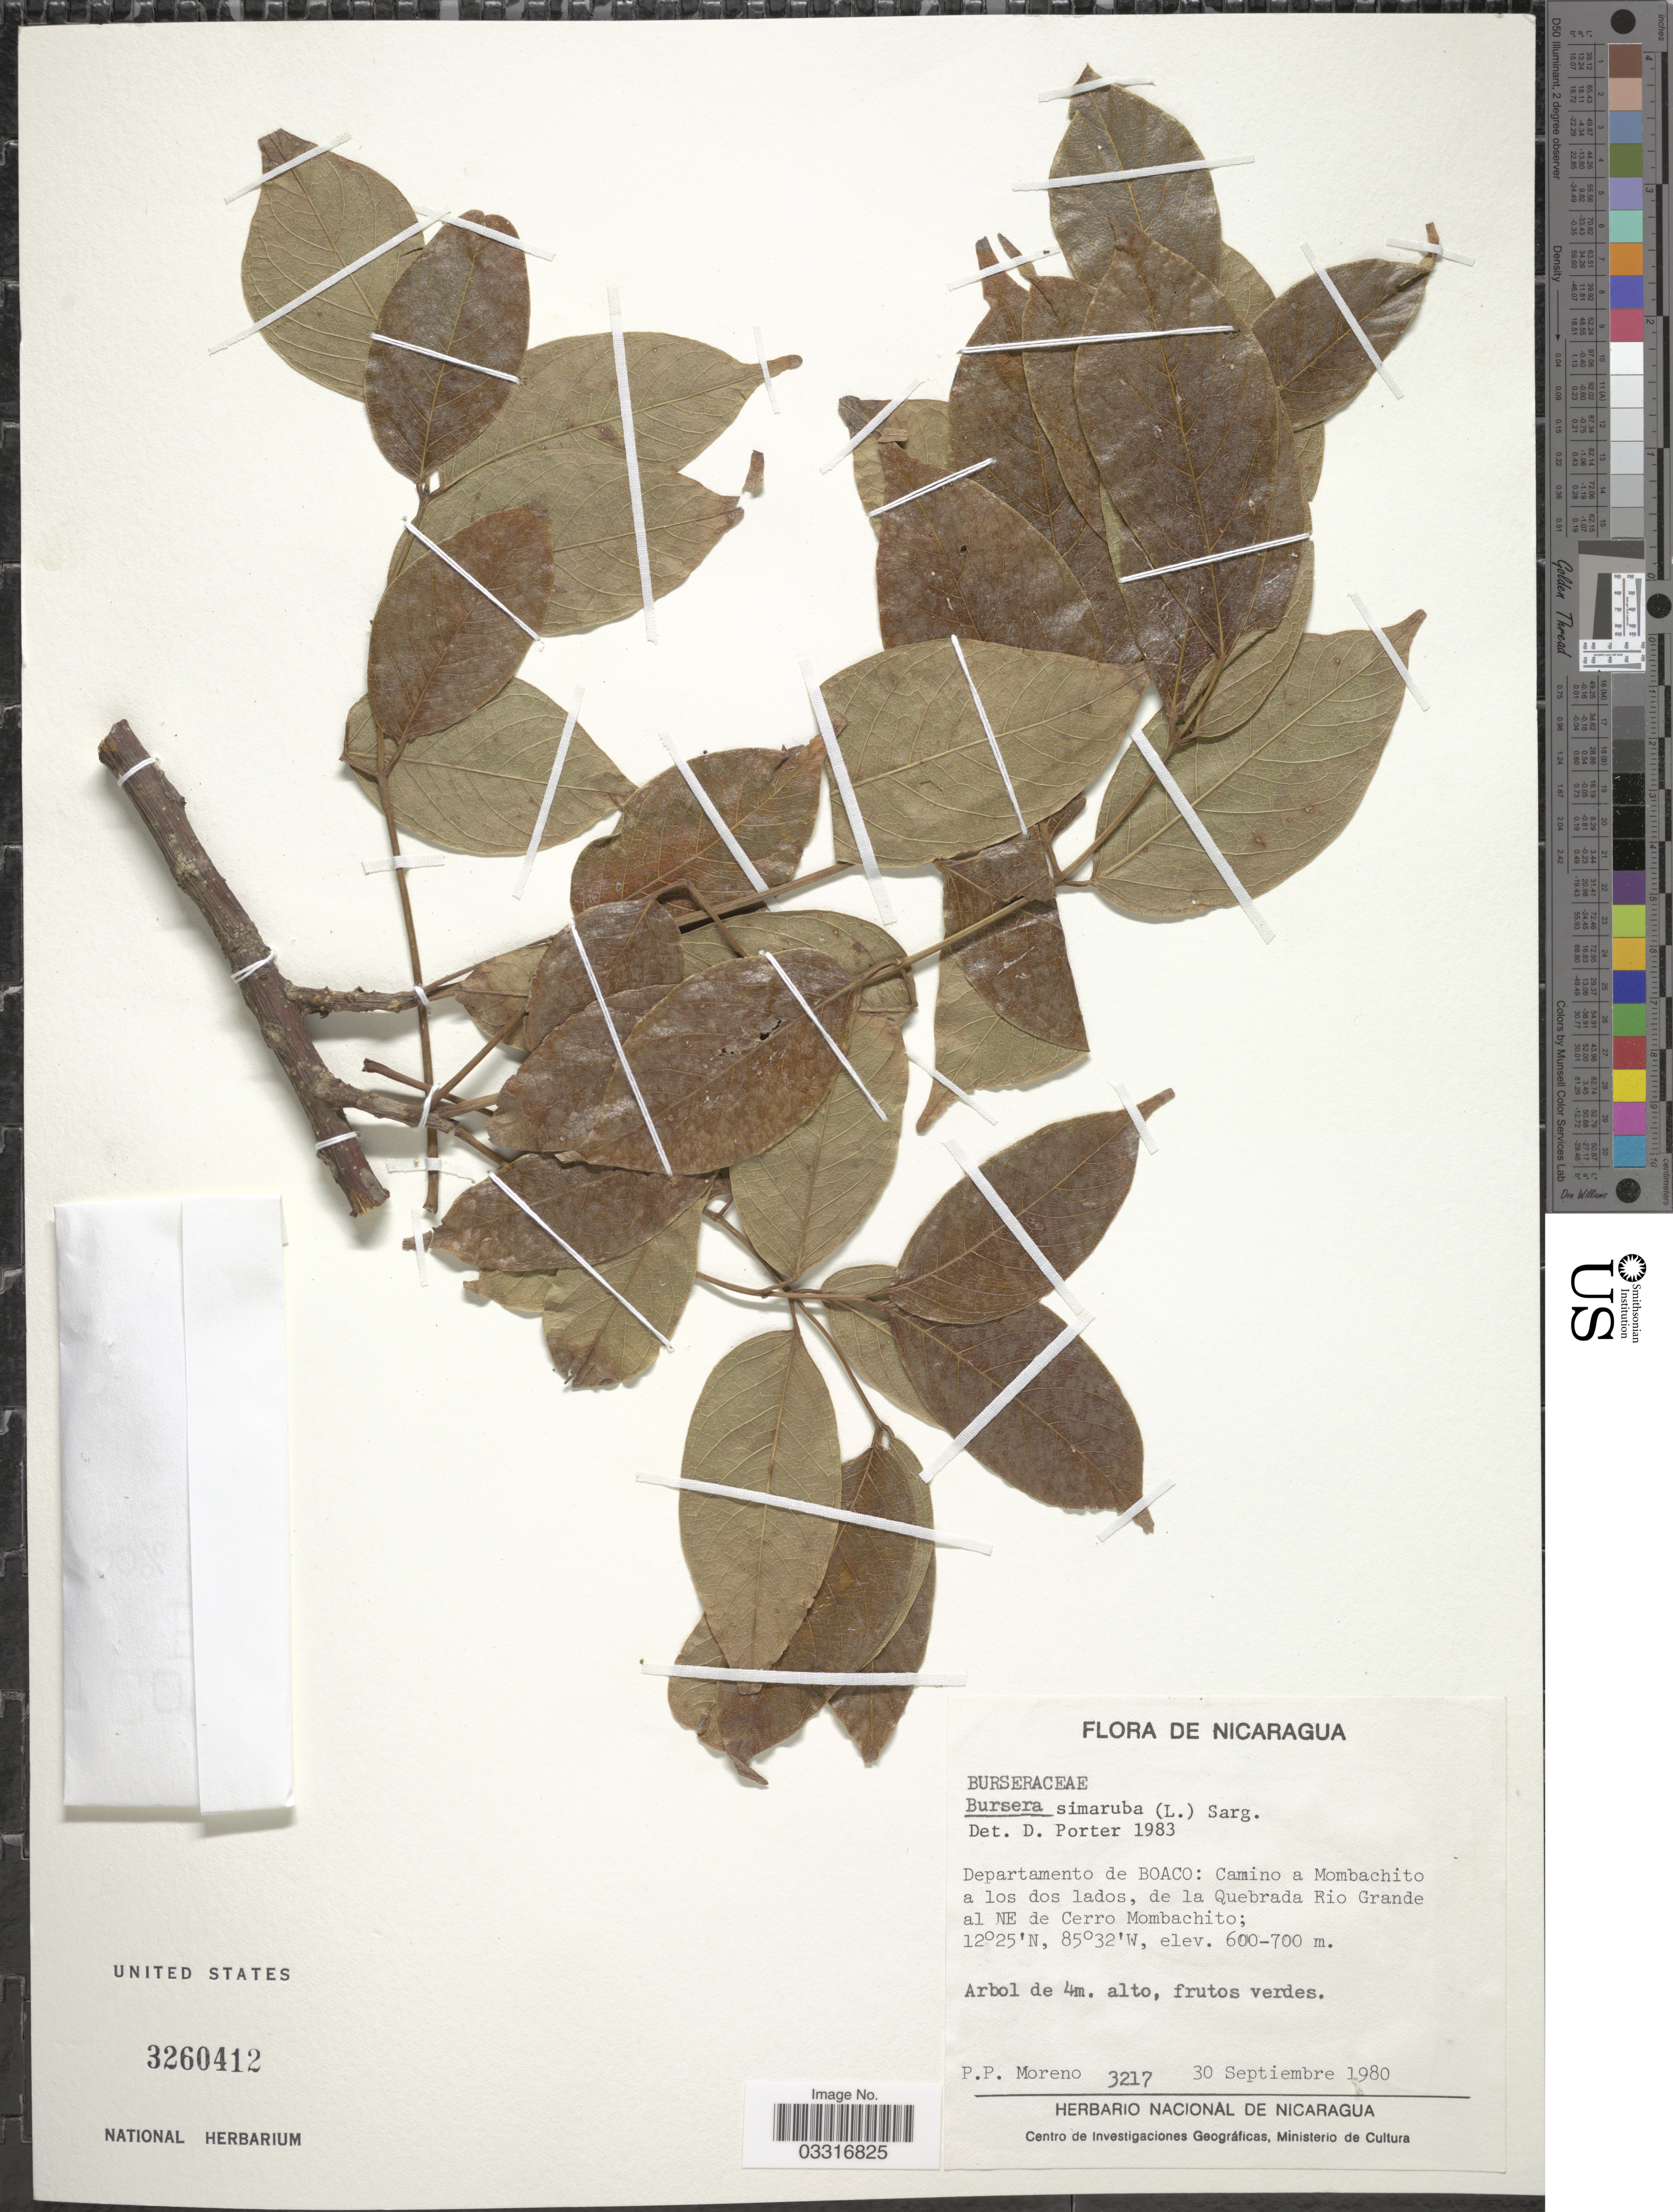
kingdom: Plantae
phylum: Tracheophyta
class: Magnoliopsida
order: Sapindales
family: Burseraceae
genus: Bursera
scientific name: Bursera simaruba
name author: (L.) Sarg.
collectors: P. Moreno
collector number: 3217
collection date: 1980-09-30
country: Nicaragua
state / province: Boaco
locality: Departamento de Boaco: Camino a Mombachito a los dos lados, de la Quebrada Rio Grande al NE de Cerro Mombachito.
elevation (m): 600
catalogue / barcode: US 3260412